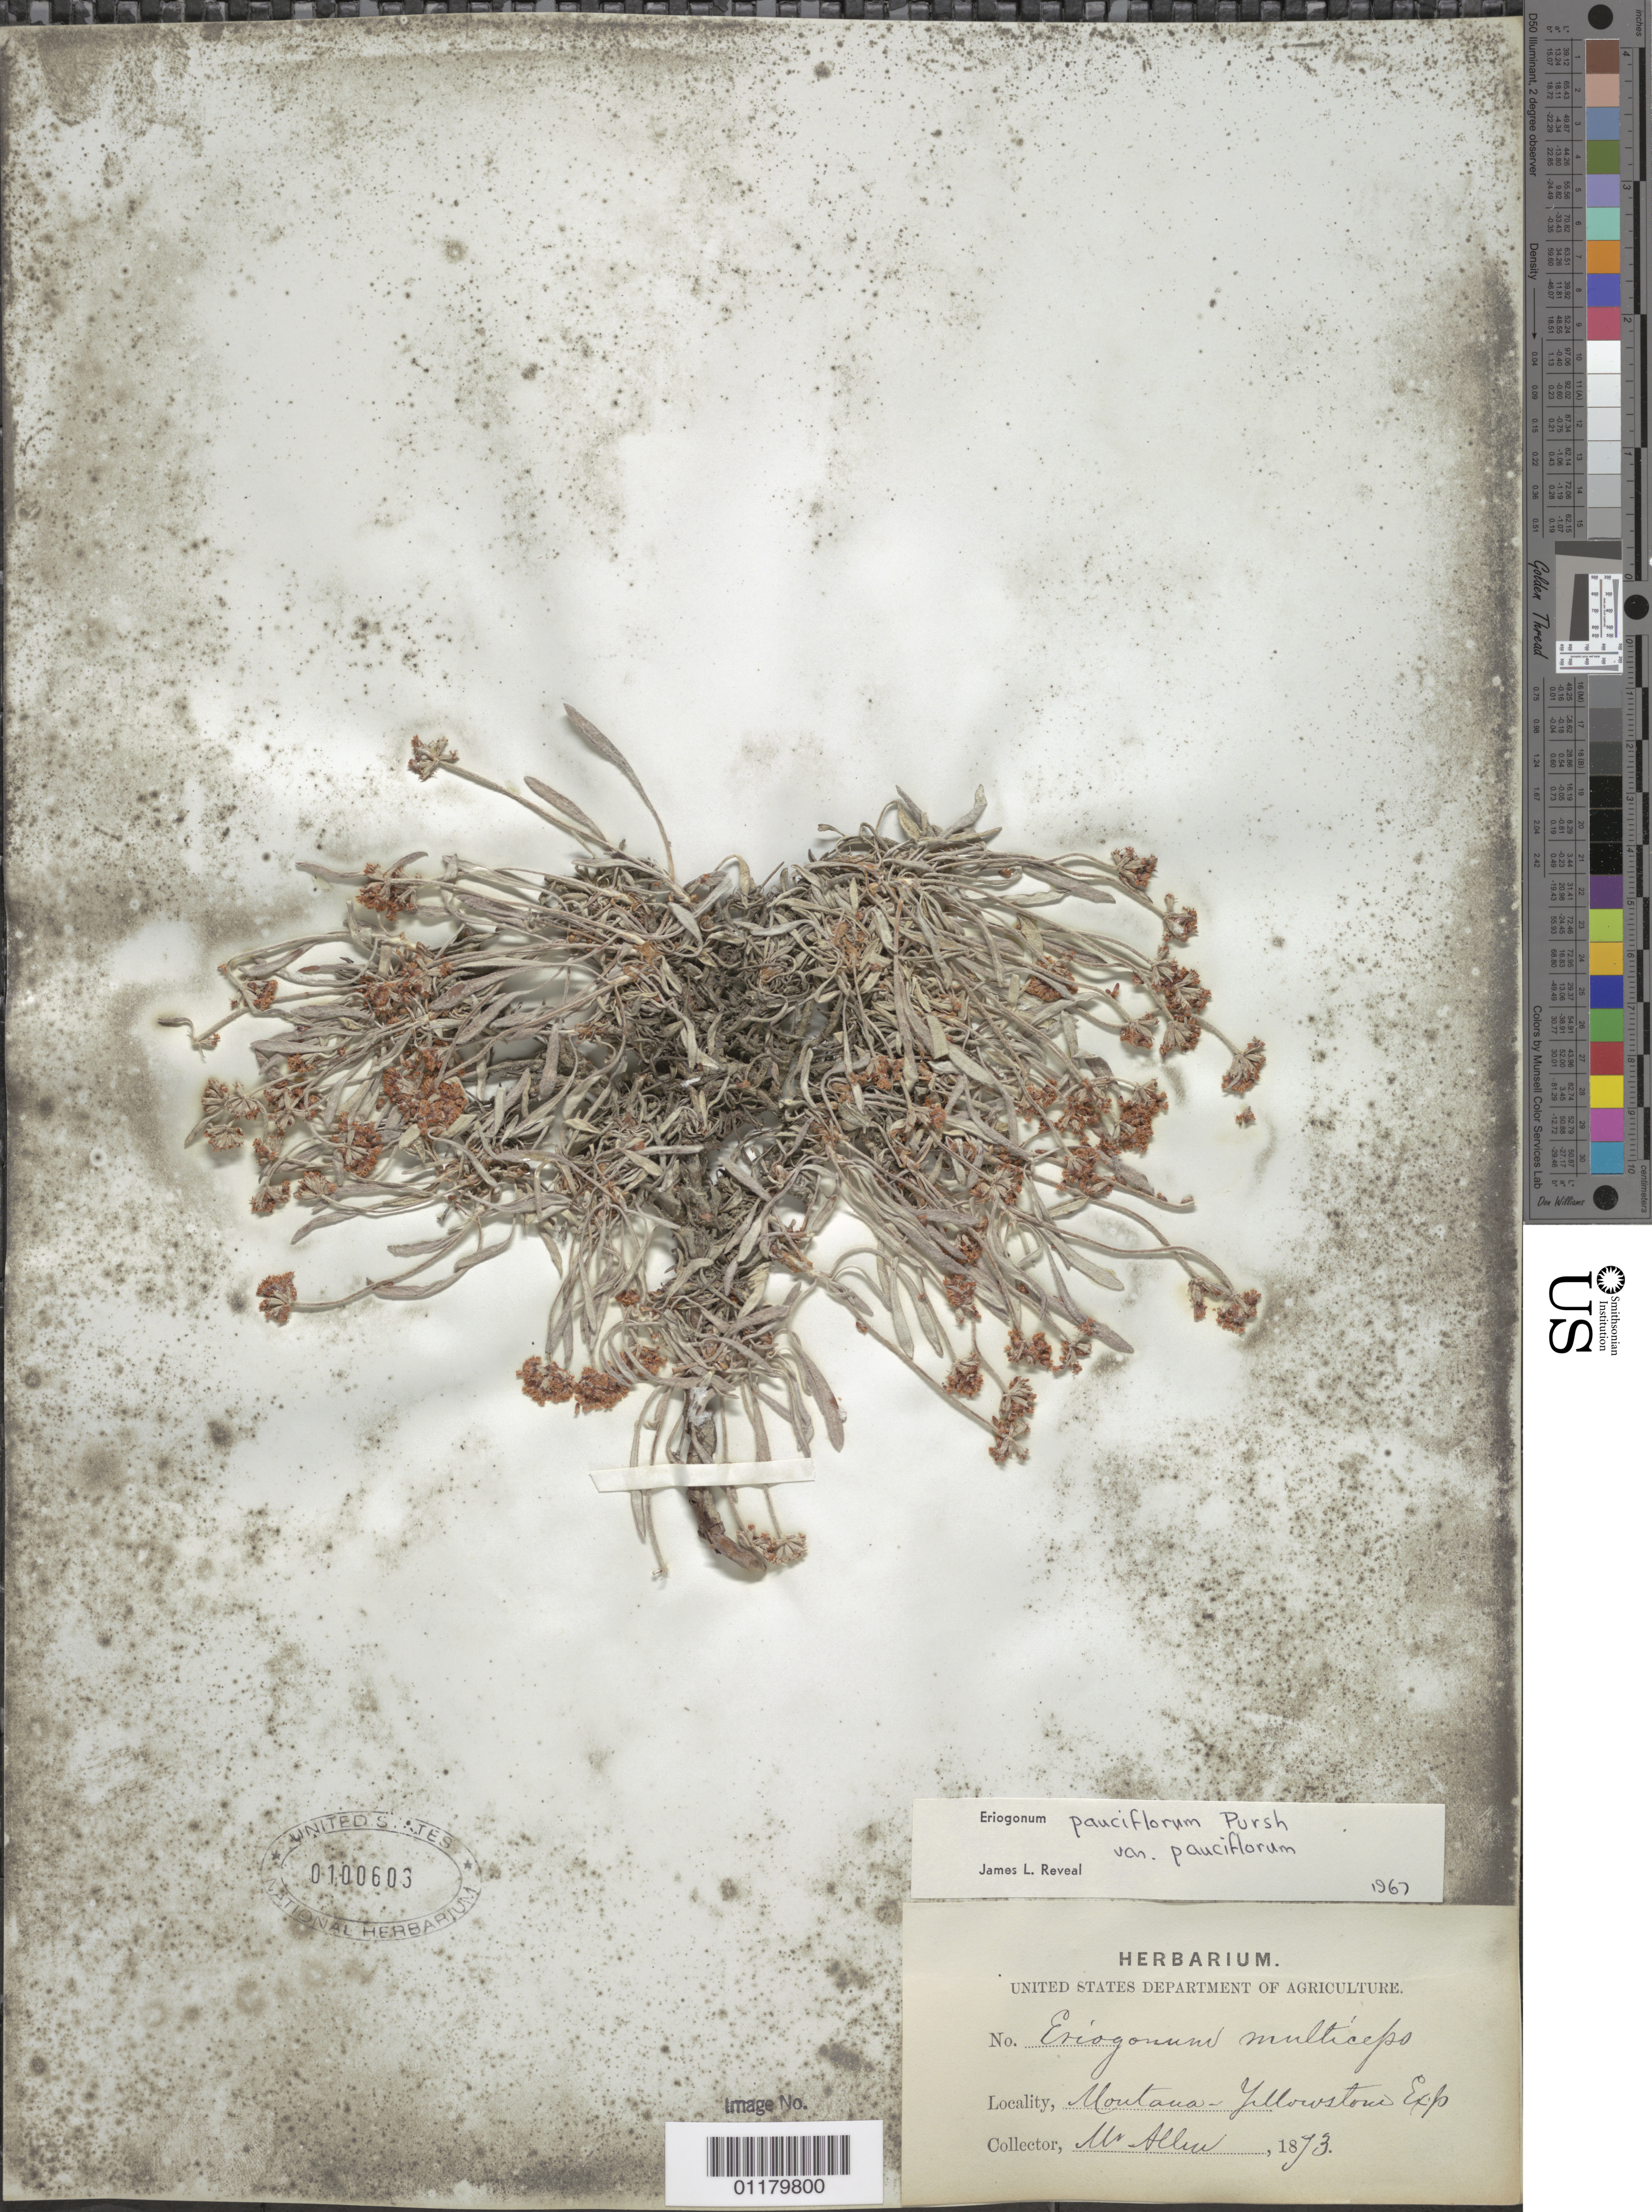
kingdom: Plantae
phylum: Tracheophyta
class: Magnoliopsida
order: Caryophyllales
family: Polygonaceae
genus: Eriogonum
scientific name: Eriogonum pauciflorum var. pauciflorum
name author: Pursh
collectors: -- Allen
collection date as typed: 1873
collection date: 1873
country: United States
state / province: Montana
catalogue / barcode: US 100603